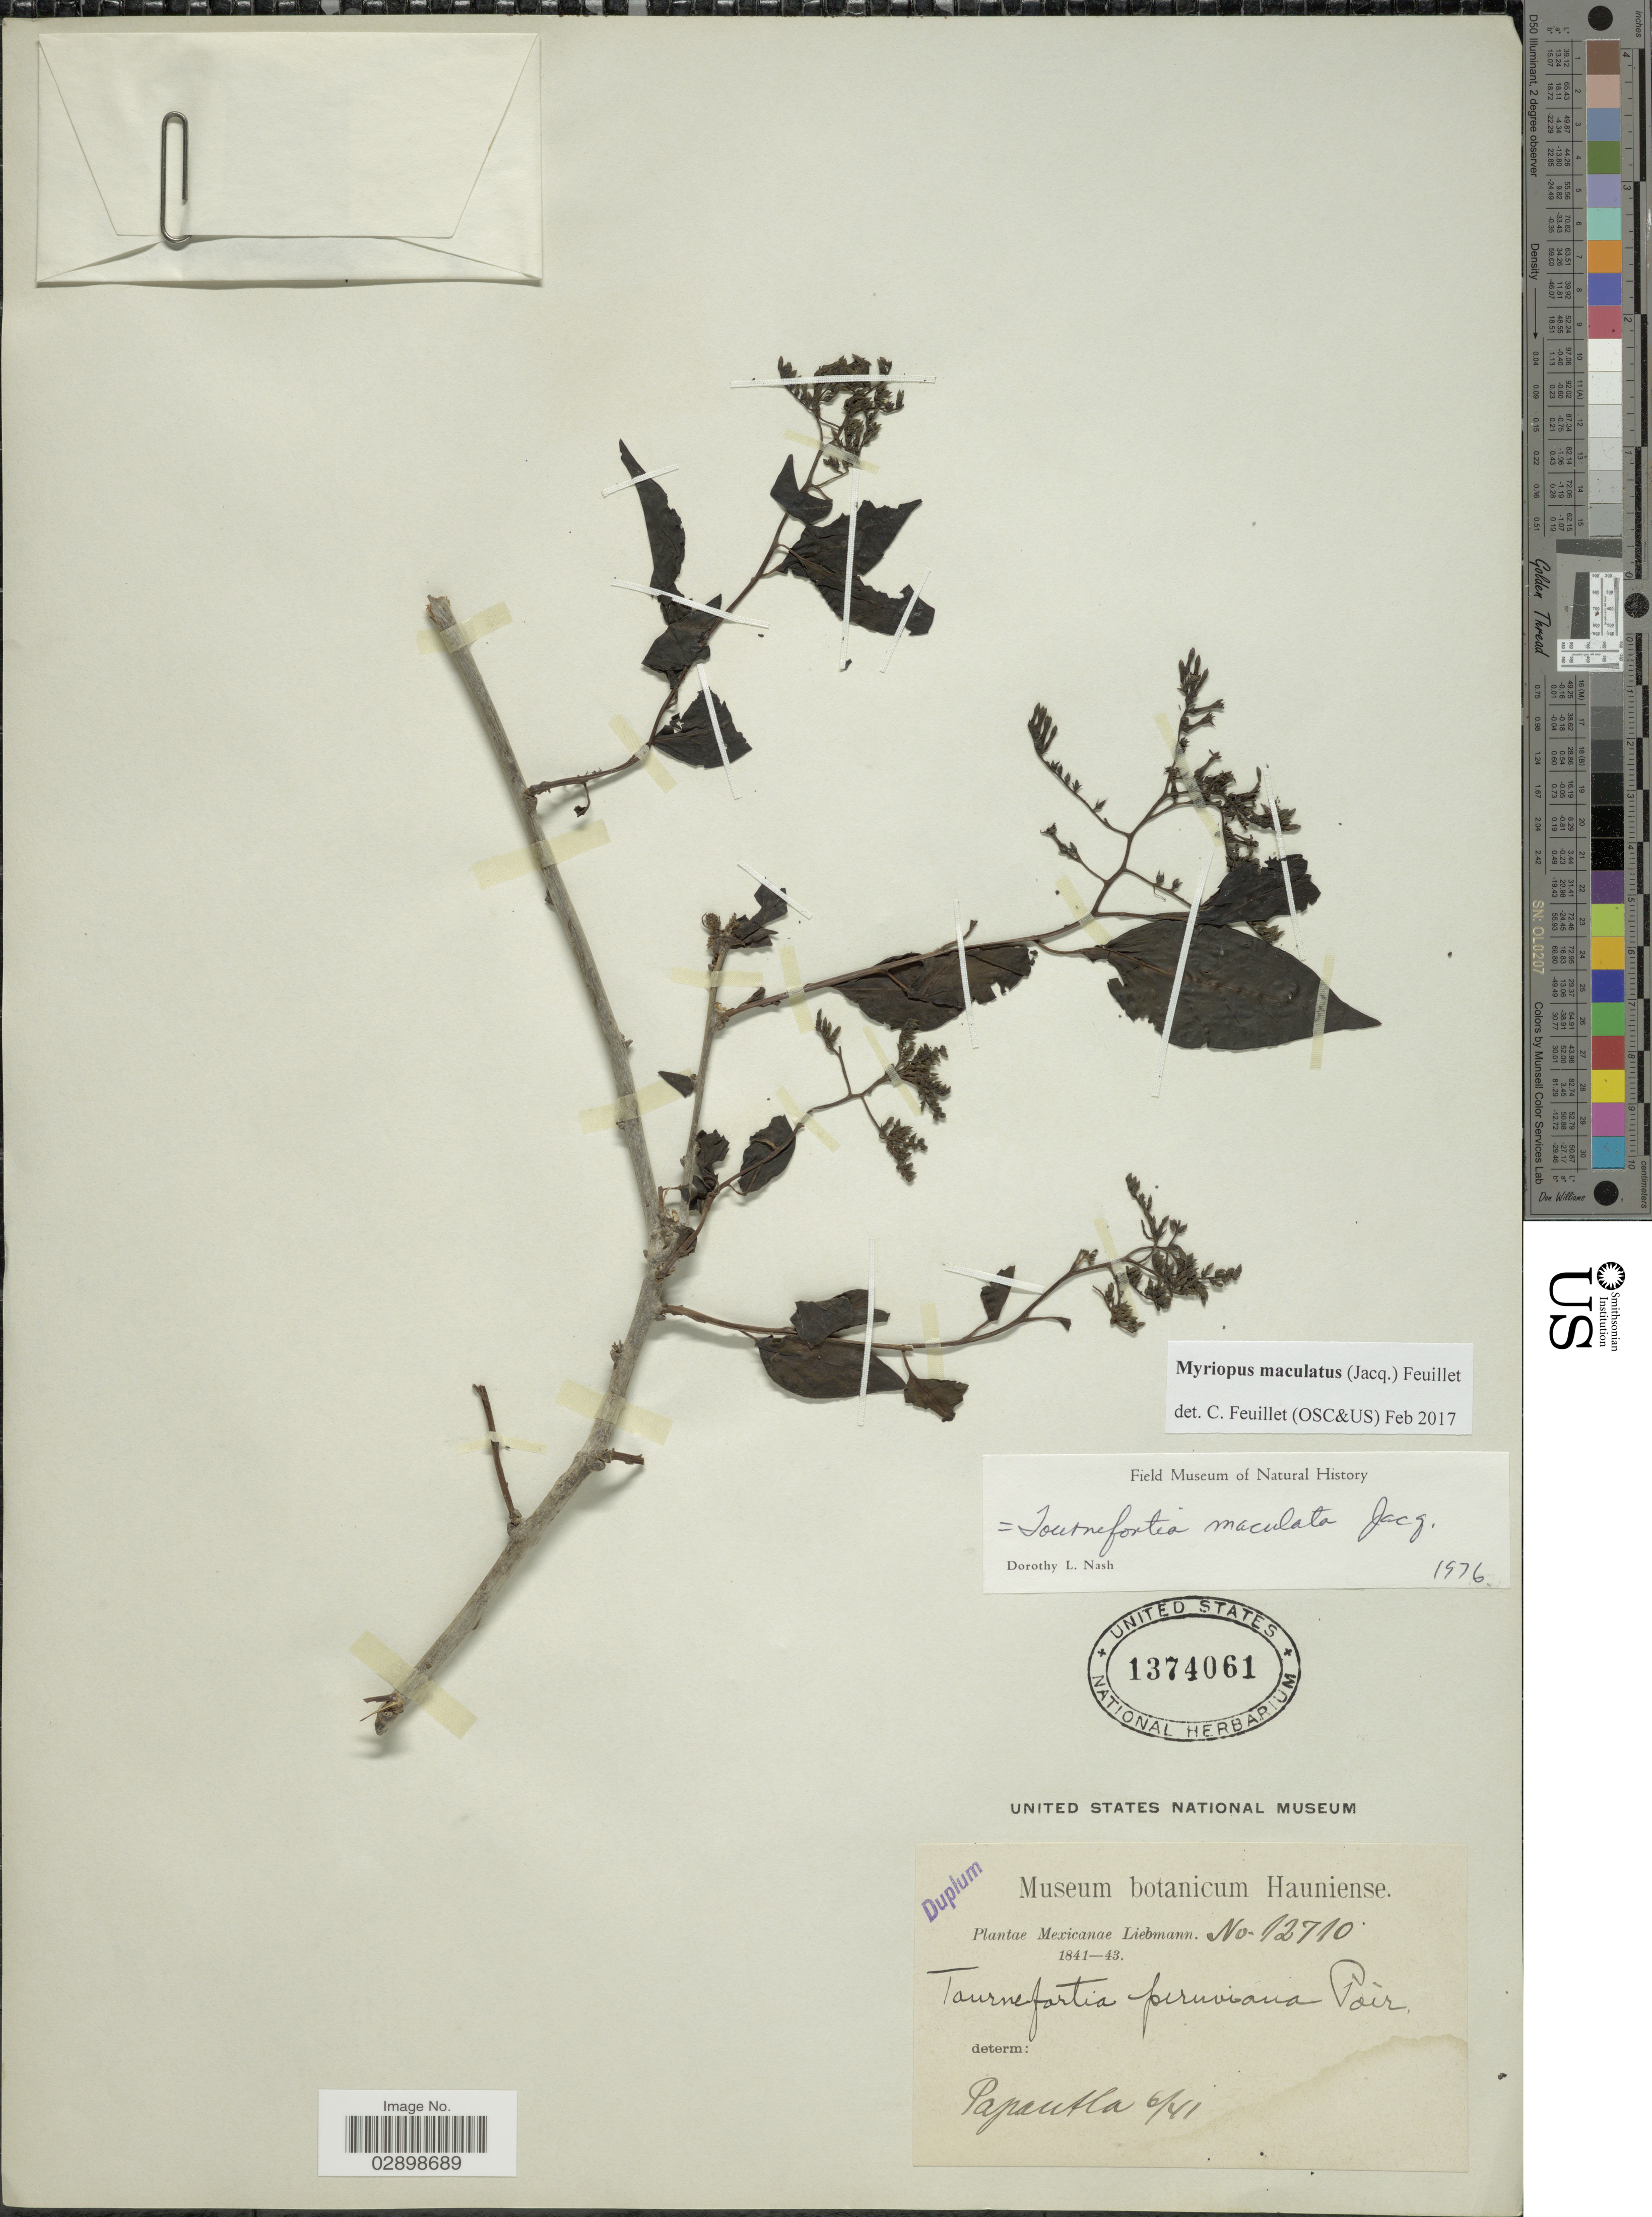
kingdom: Plantae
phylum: Tracheophyta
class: Magnoliopsida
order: Boraginales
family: Heliotropiaceae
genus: Myriopus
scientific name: Myriopus maculatus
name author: (Jacq.) Feuillet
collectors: Liebmann, --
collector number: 12710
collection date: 1841-06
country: Mexico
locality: Papantla.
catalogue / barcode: US 1374061